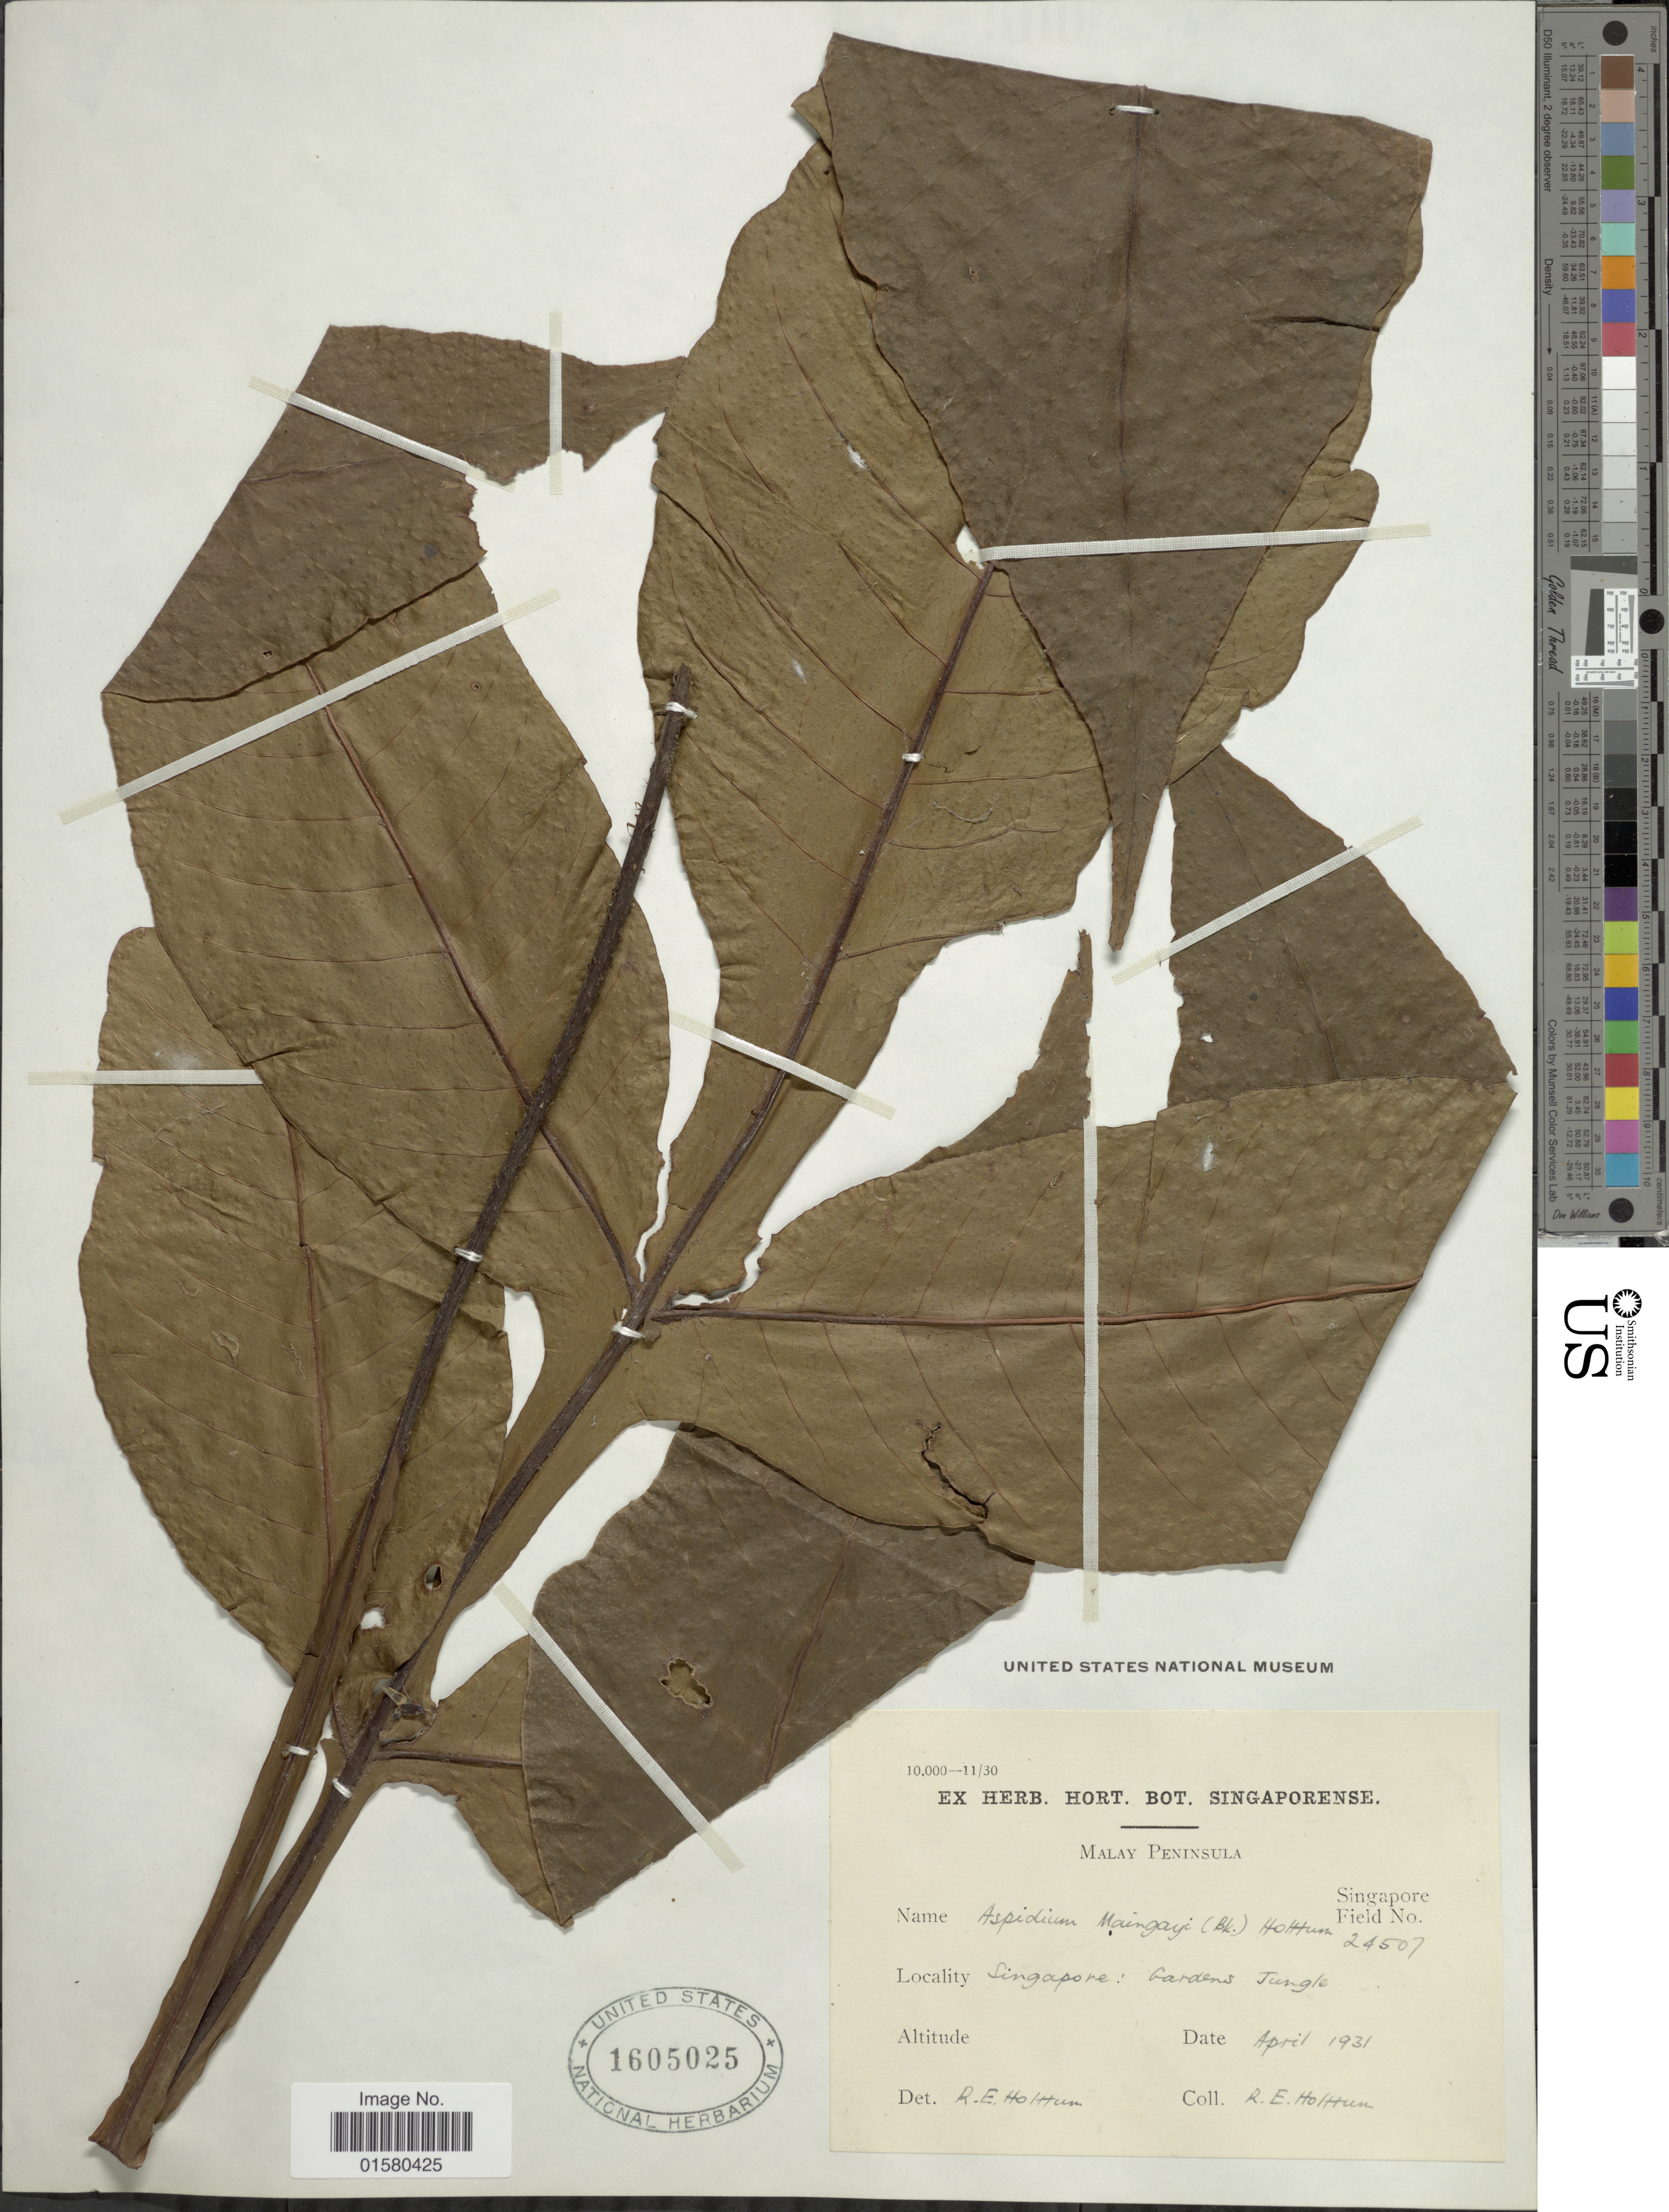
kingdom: Plantae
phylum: Tracheophyta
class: Polypodiopsida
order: Polypodiales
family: Tectariaceae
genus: Tectaria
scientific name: Tectaria semipinnata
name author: (Roxb.) C.V. Morton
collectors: R. E. Holttum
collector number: Singapore Field 24507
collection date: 1931-04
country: Singapore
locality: Malay Peninsula,Singapore:gardens Jungle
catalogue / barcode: US 1605025